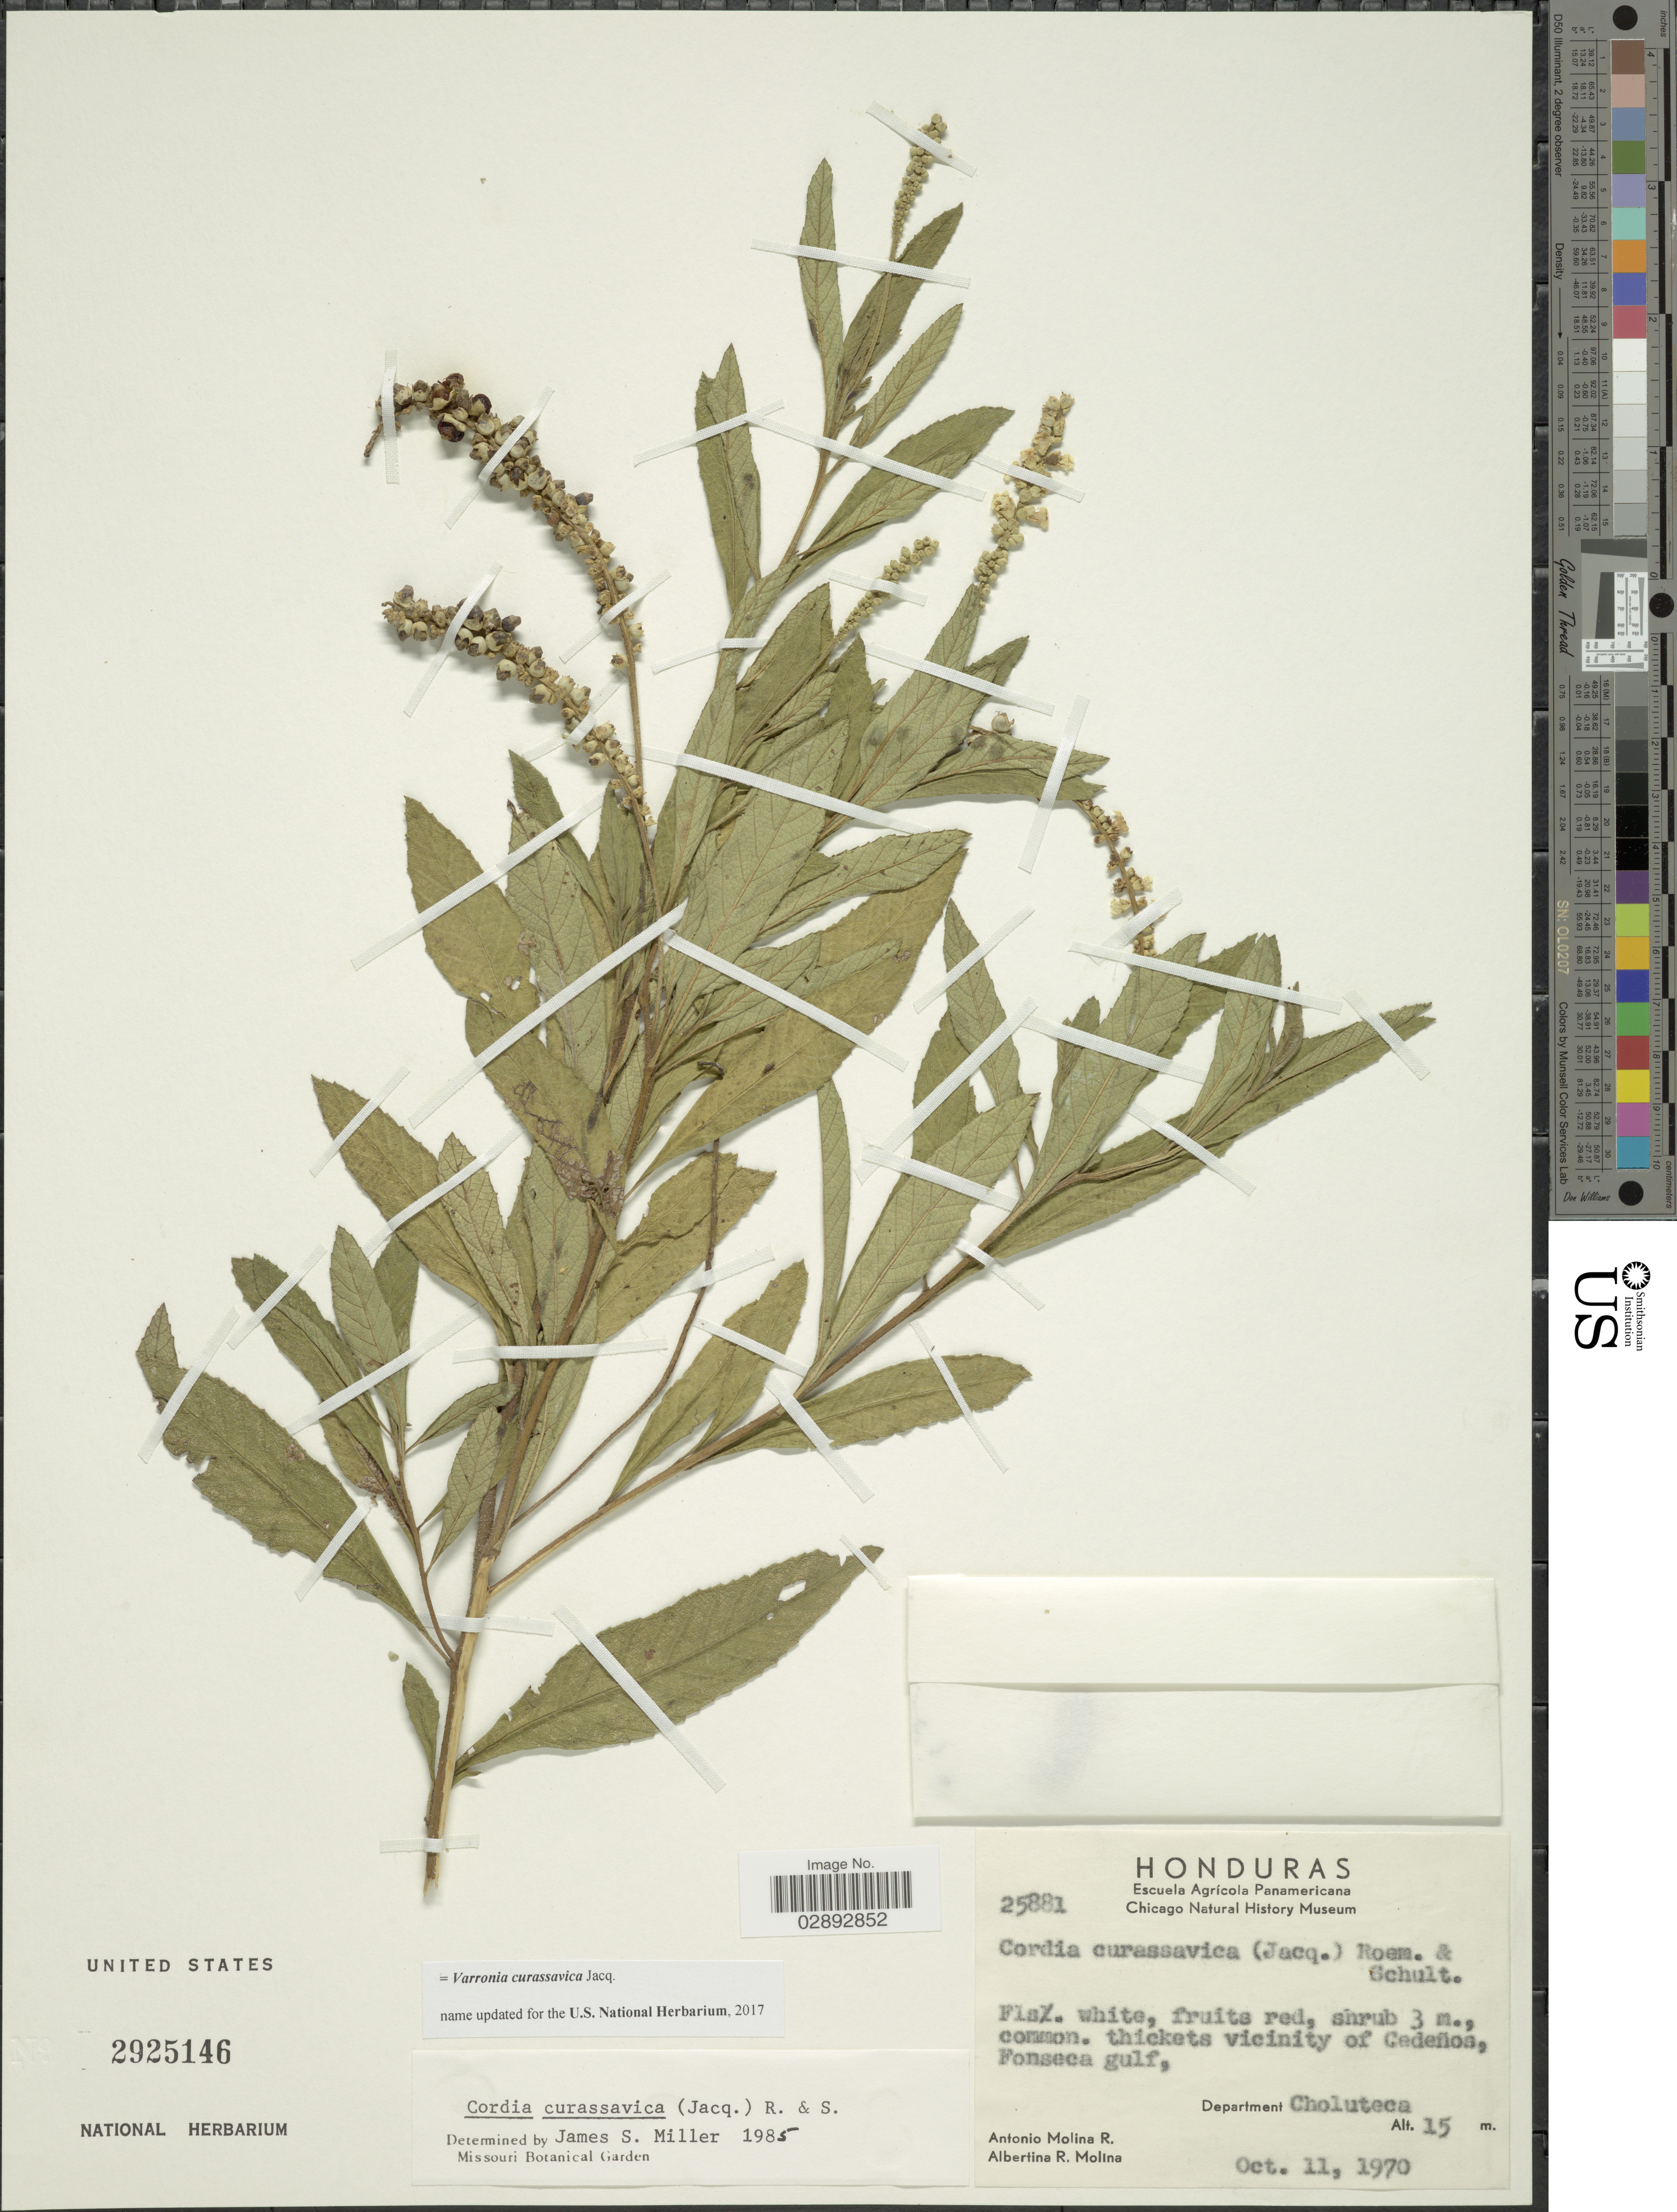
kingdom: Plantae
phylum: Tracheophyta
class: Magnoliopsida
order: Boraginales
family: Cordiaceae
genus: Varronia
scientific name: Varronia curassavica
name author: Jacq.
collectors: A. Molina R. & A. R. Molina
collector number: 25881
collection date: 1970-10-11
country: Honduras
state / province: Choluteca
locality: Thickets vicinity of Cedeños, Fonseca gulf, Department Choluteca.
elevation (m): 15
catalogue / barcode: US 2925146